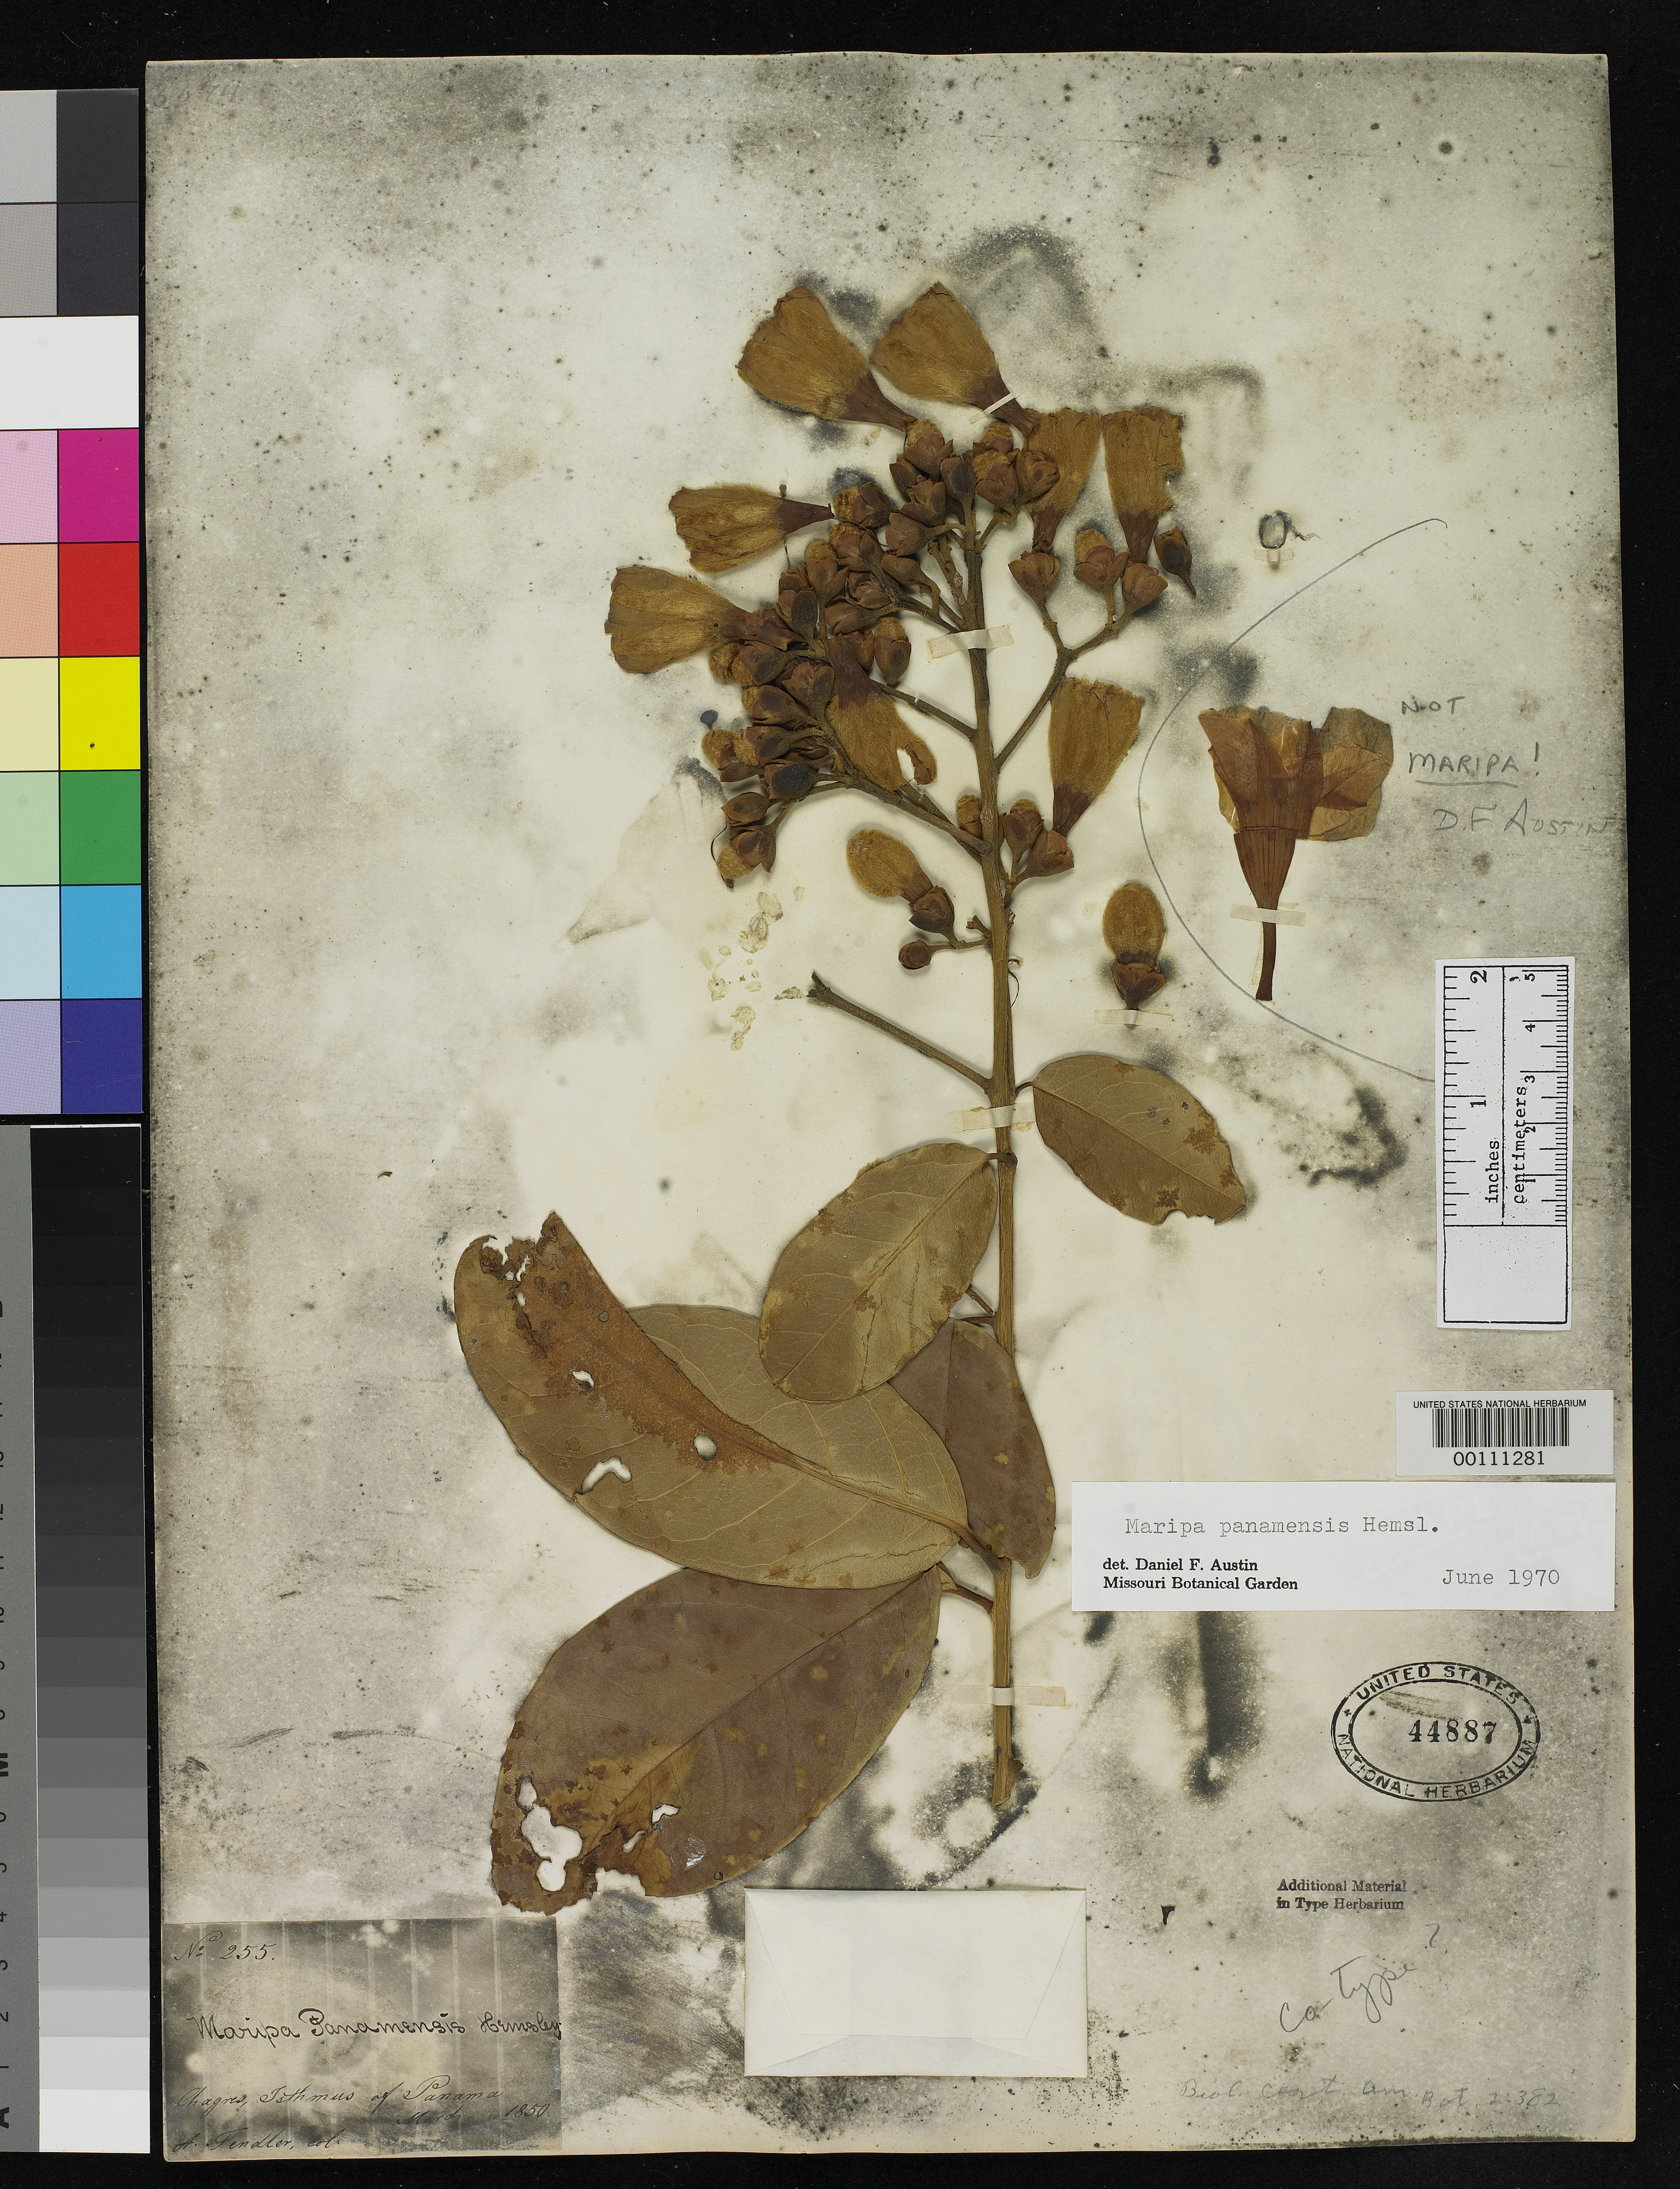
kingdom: Plantae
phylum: Tracheophyta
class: Magnoliopsida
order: Solanales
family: Convolvulaceae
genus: Maripa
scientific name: Maripa panamensis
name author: Hemsl.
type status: Isotype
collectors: A. Fendler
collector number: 255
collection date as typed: Mar 1850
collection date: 1850-03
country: Panama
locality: Isthmus of Panama.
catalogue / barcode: US 44887